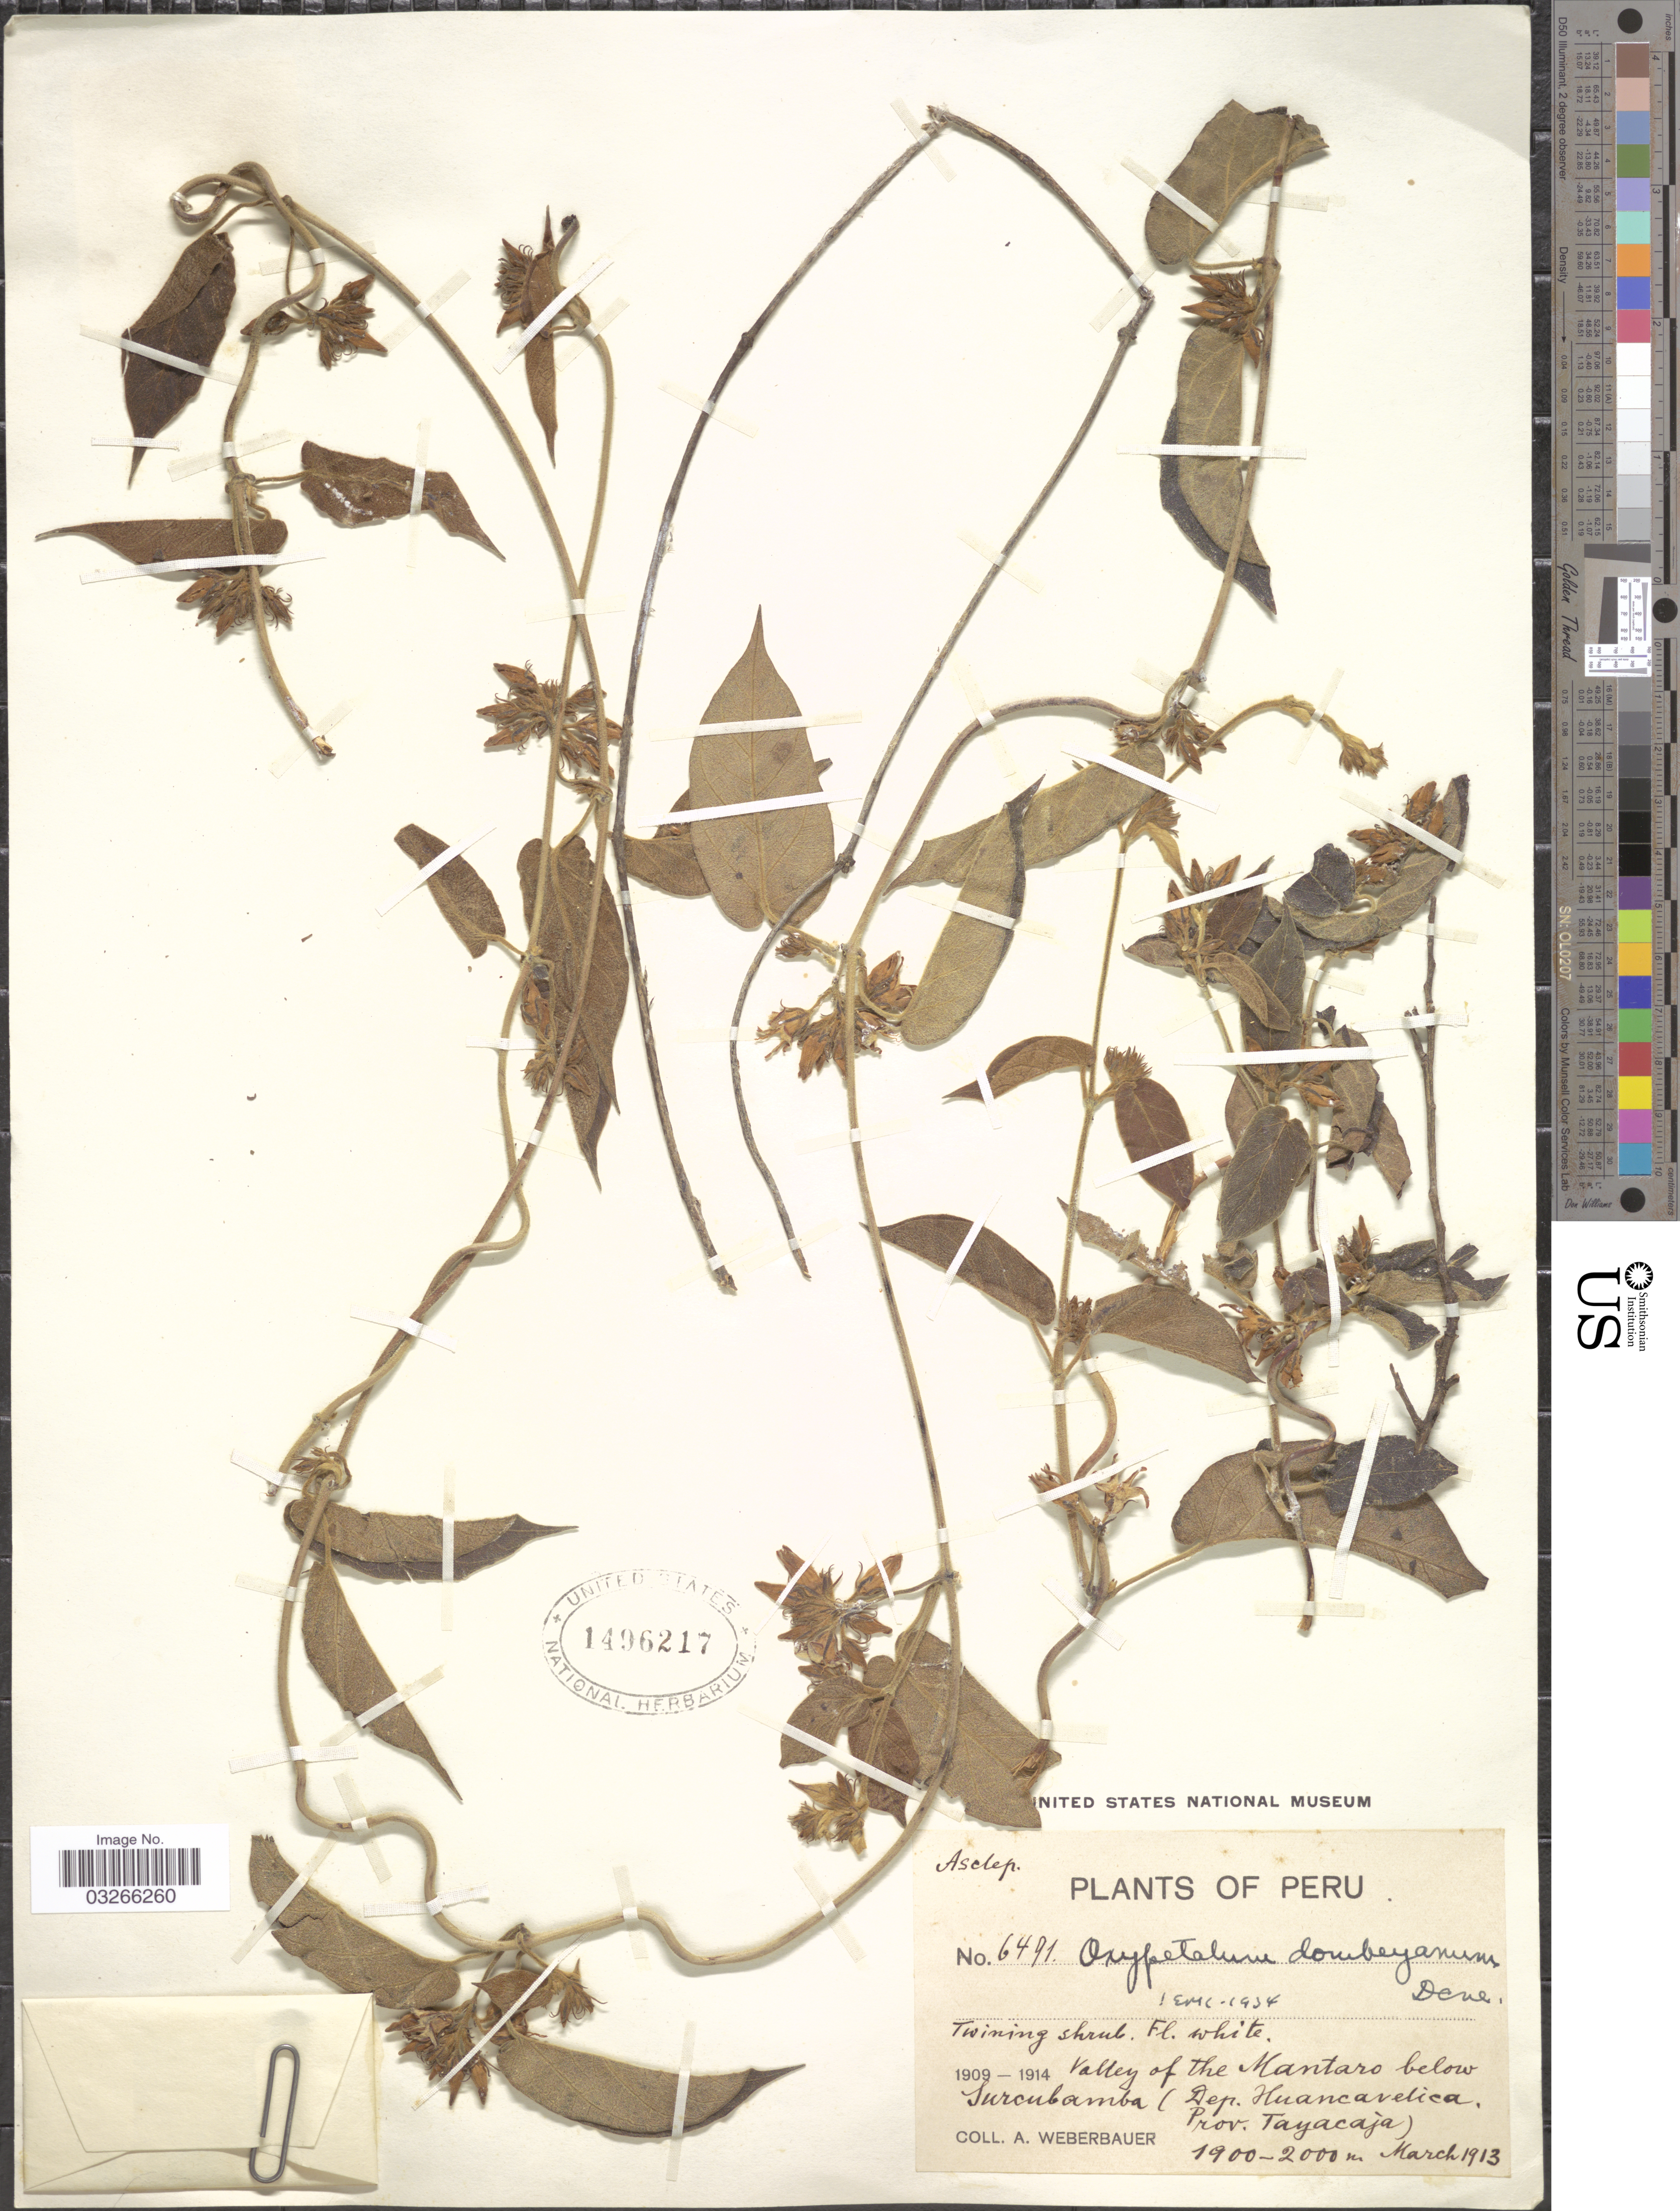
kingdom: Plantae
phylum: Tracheophyta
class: Magnoliopsida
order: Gentianales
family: Apocynaceae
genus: Oxypetalum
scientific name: Oxypetalum dombeyanum Decne.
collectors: A. Weberbauer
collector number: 6491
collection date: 1913-03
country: Peru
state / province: Huancavelica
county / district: Tayacaja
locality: Valley of the Mantaro below Surcubamba (Dep. Huancavelica, Prov. Tayacaja).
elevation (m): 1900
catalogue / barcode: US 1496217